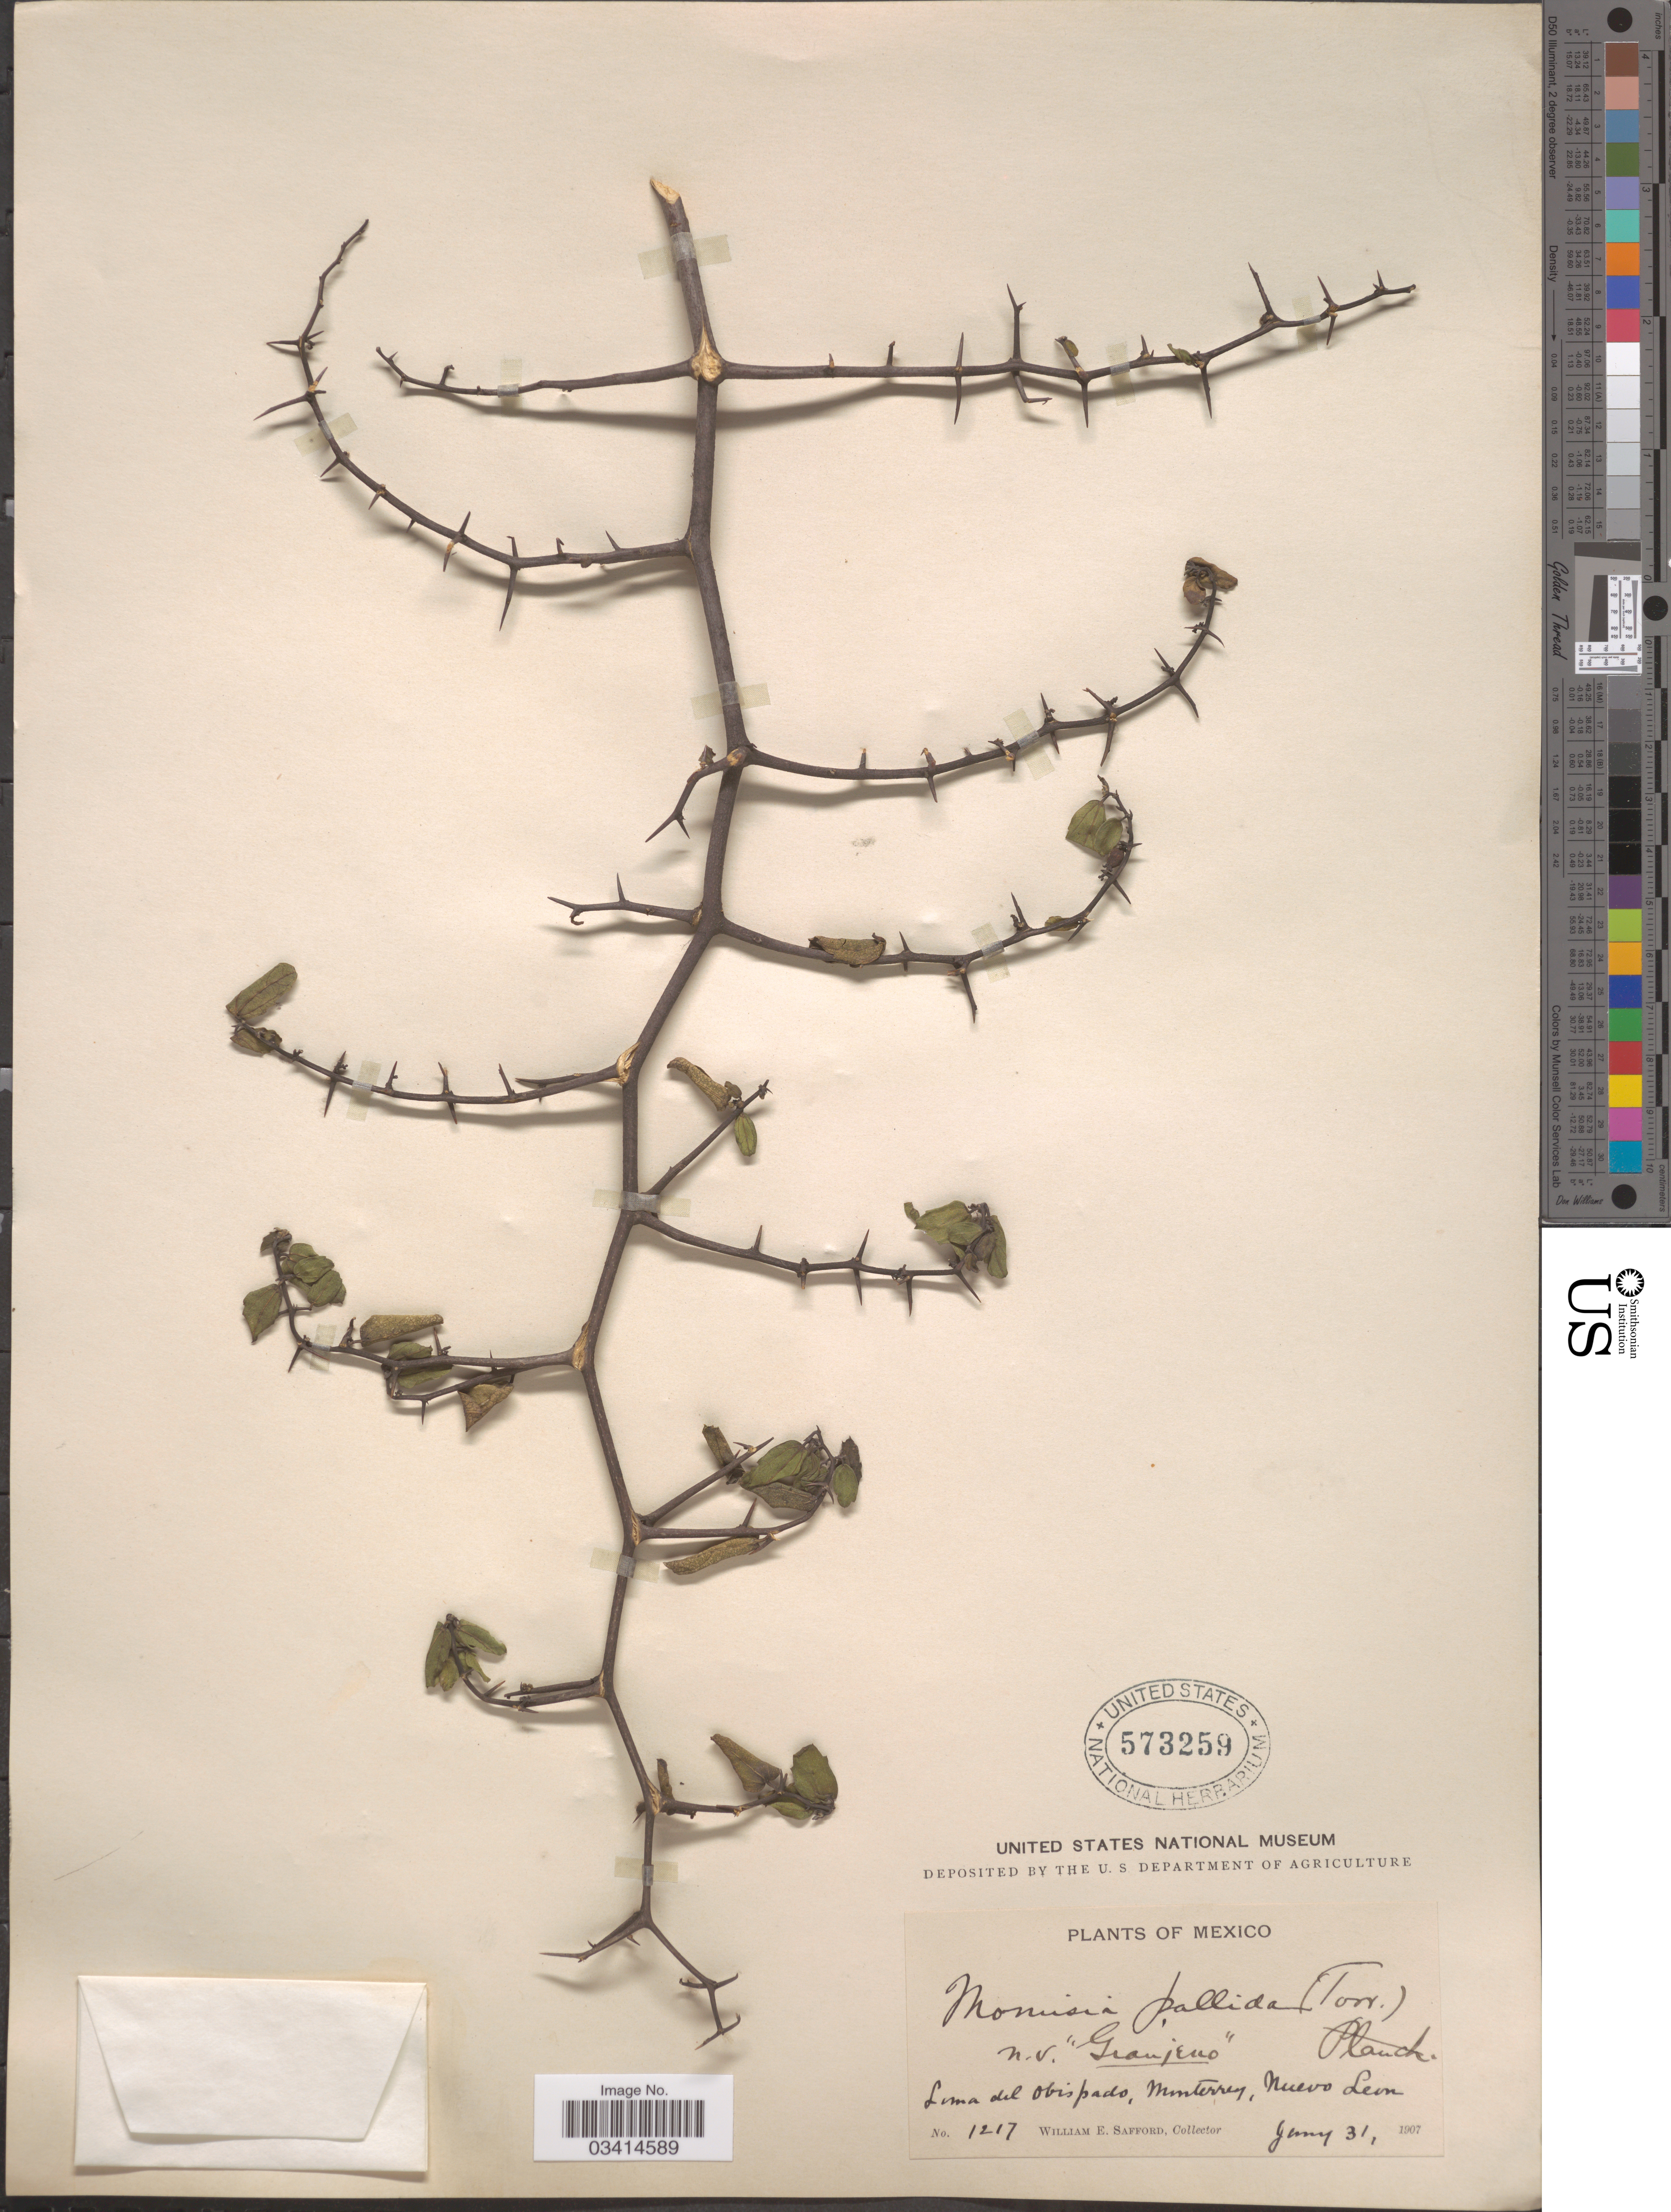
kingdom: Plantae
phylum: Tracheophyta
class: Magnoliopsida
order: Rosales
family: Cannabaceae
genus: Celtis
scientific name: Celtis pallida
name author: Torr. in Emory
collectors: W. E. Safford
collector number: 1217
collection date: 1907-01-31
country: Mexico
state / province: Nuevo León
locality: Lima del Obispado, Monterrey.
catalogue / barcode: US 573259